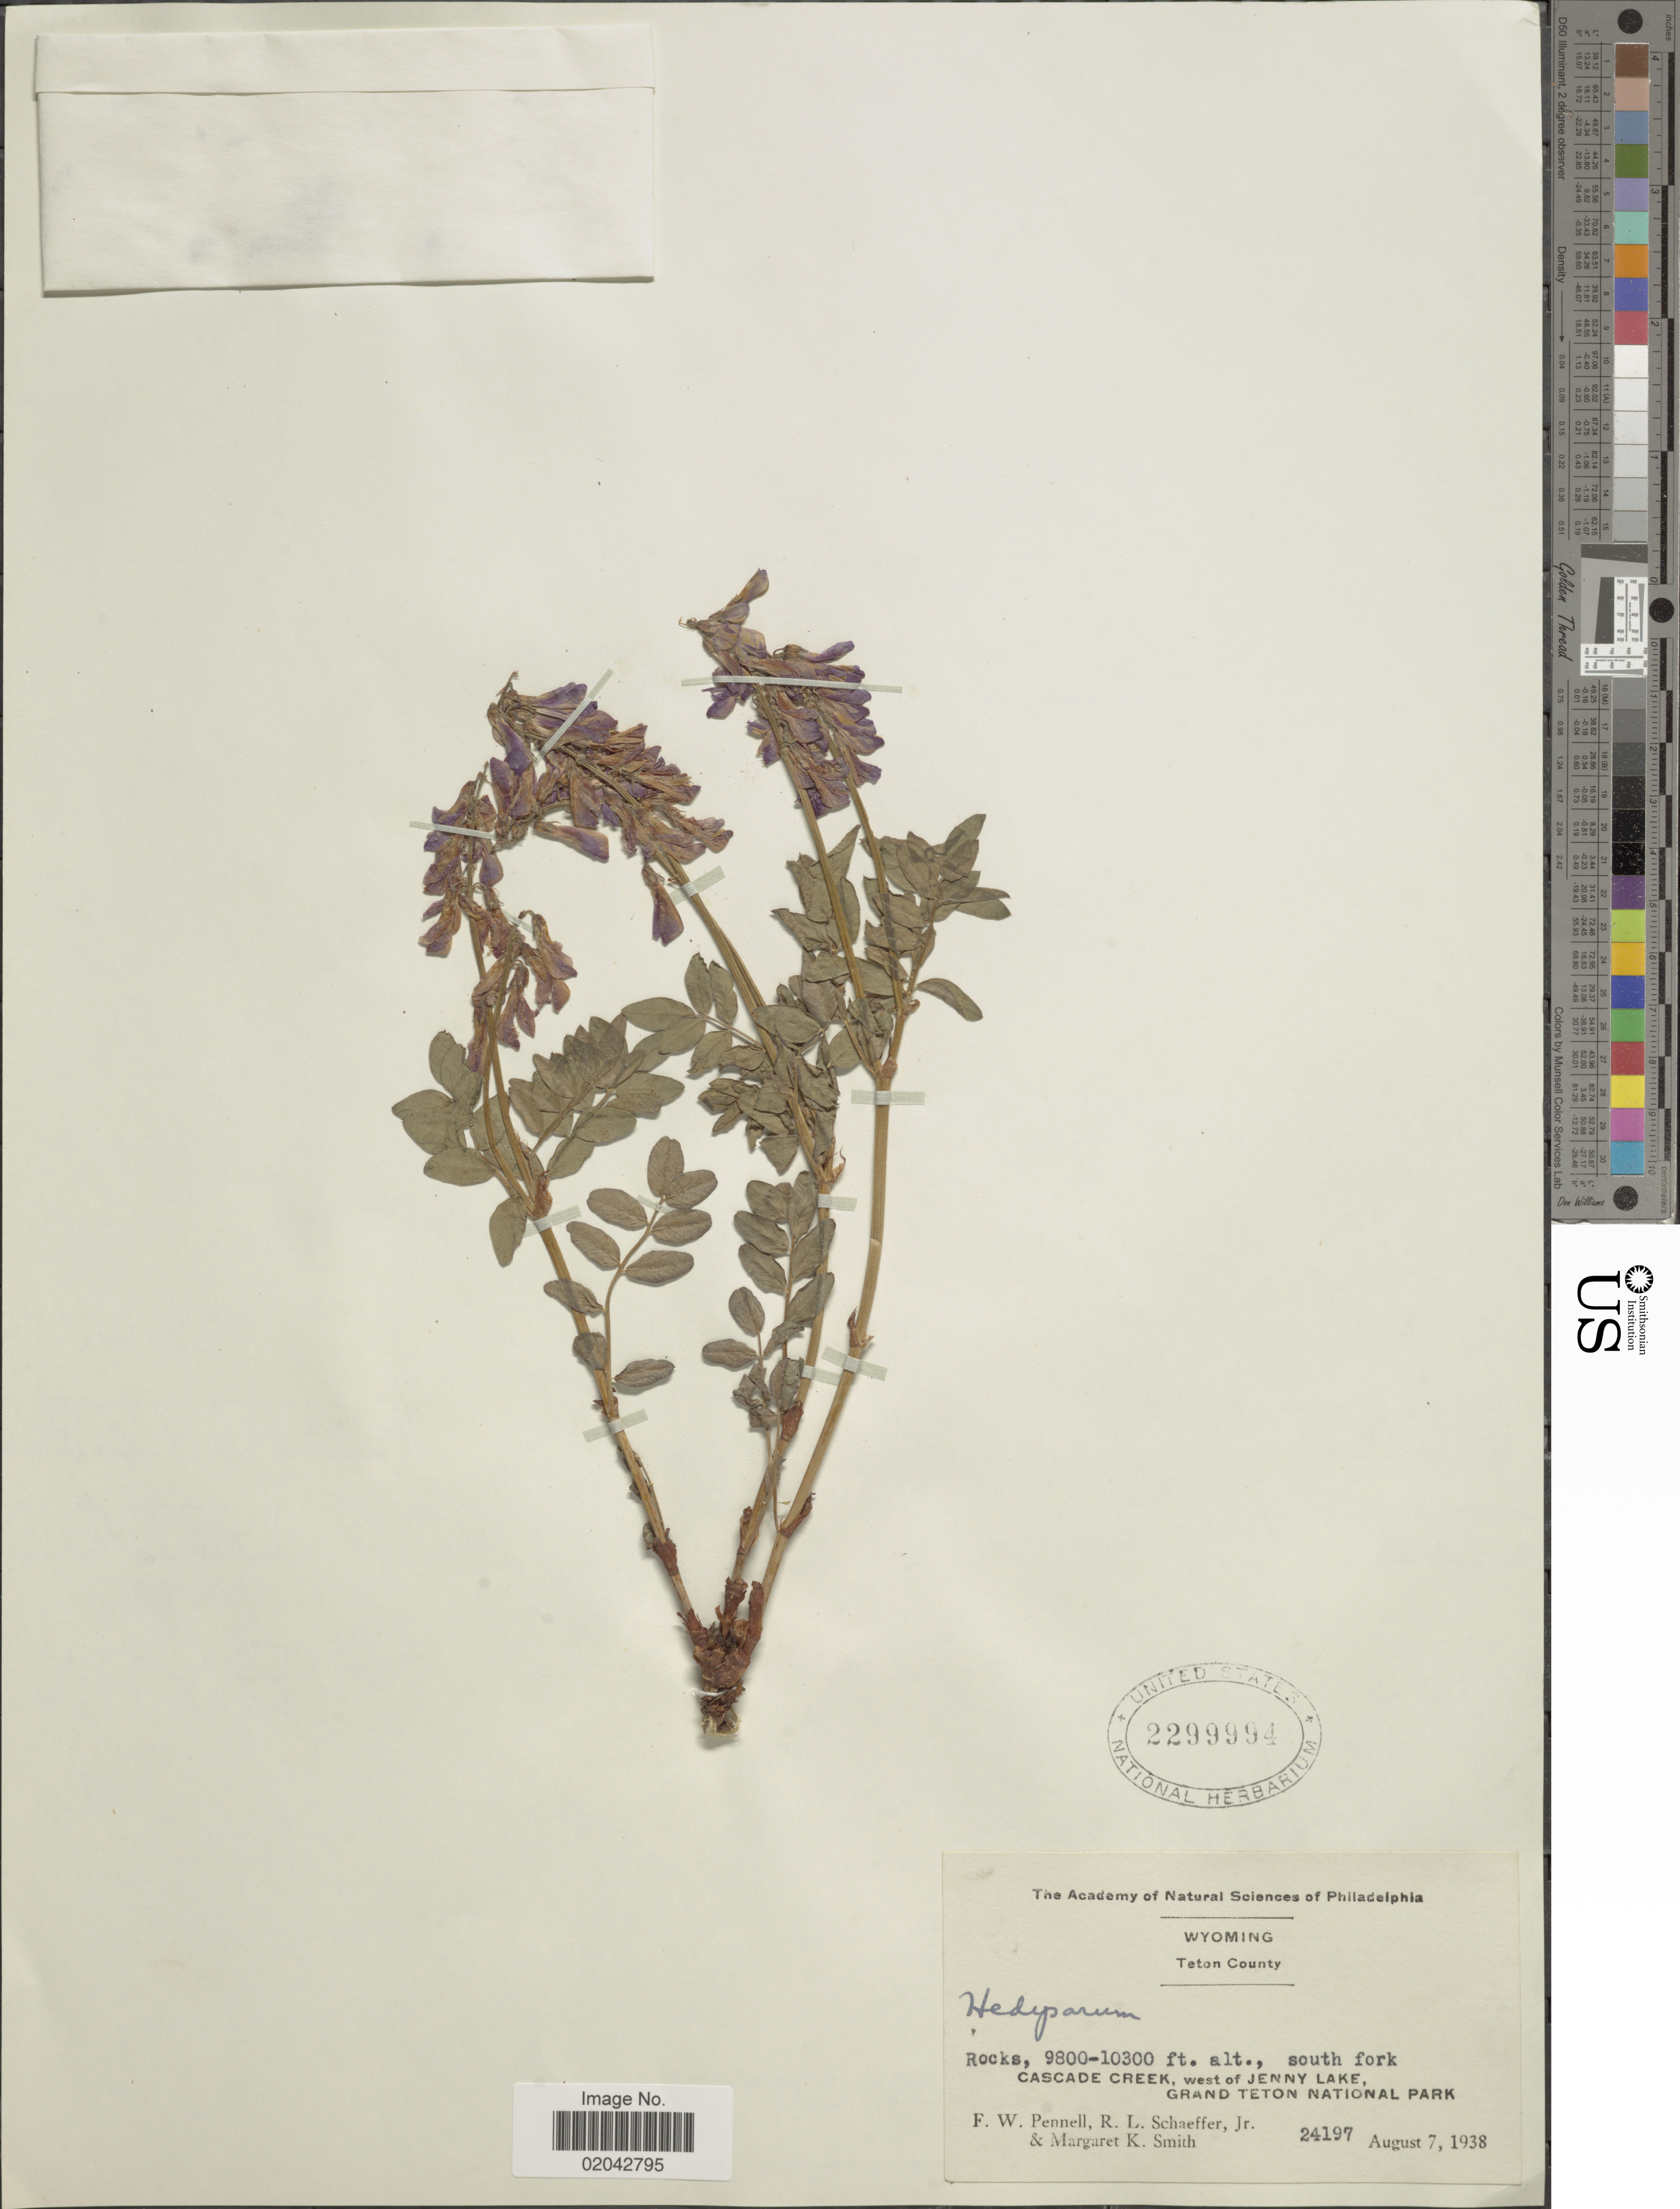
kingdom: Plantae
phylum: Tracheophyta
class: Magnoliopsida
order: Fabales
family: Fabaceae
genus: Hedysarum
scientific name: Hedysarum sp.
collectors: F. W. Pennell, R. L. Schaeffer Jr. & M. Smith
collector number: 24197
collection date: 1938-08-07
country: United States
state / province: Wyoming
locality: Teton County, rocks, south fork Cascade Creek, west of Jenny Lake, Grand Teton National Park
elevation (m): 2987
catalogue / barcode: US 2299994